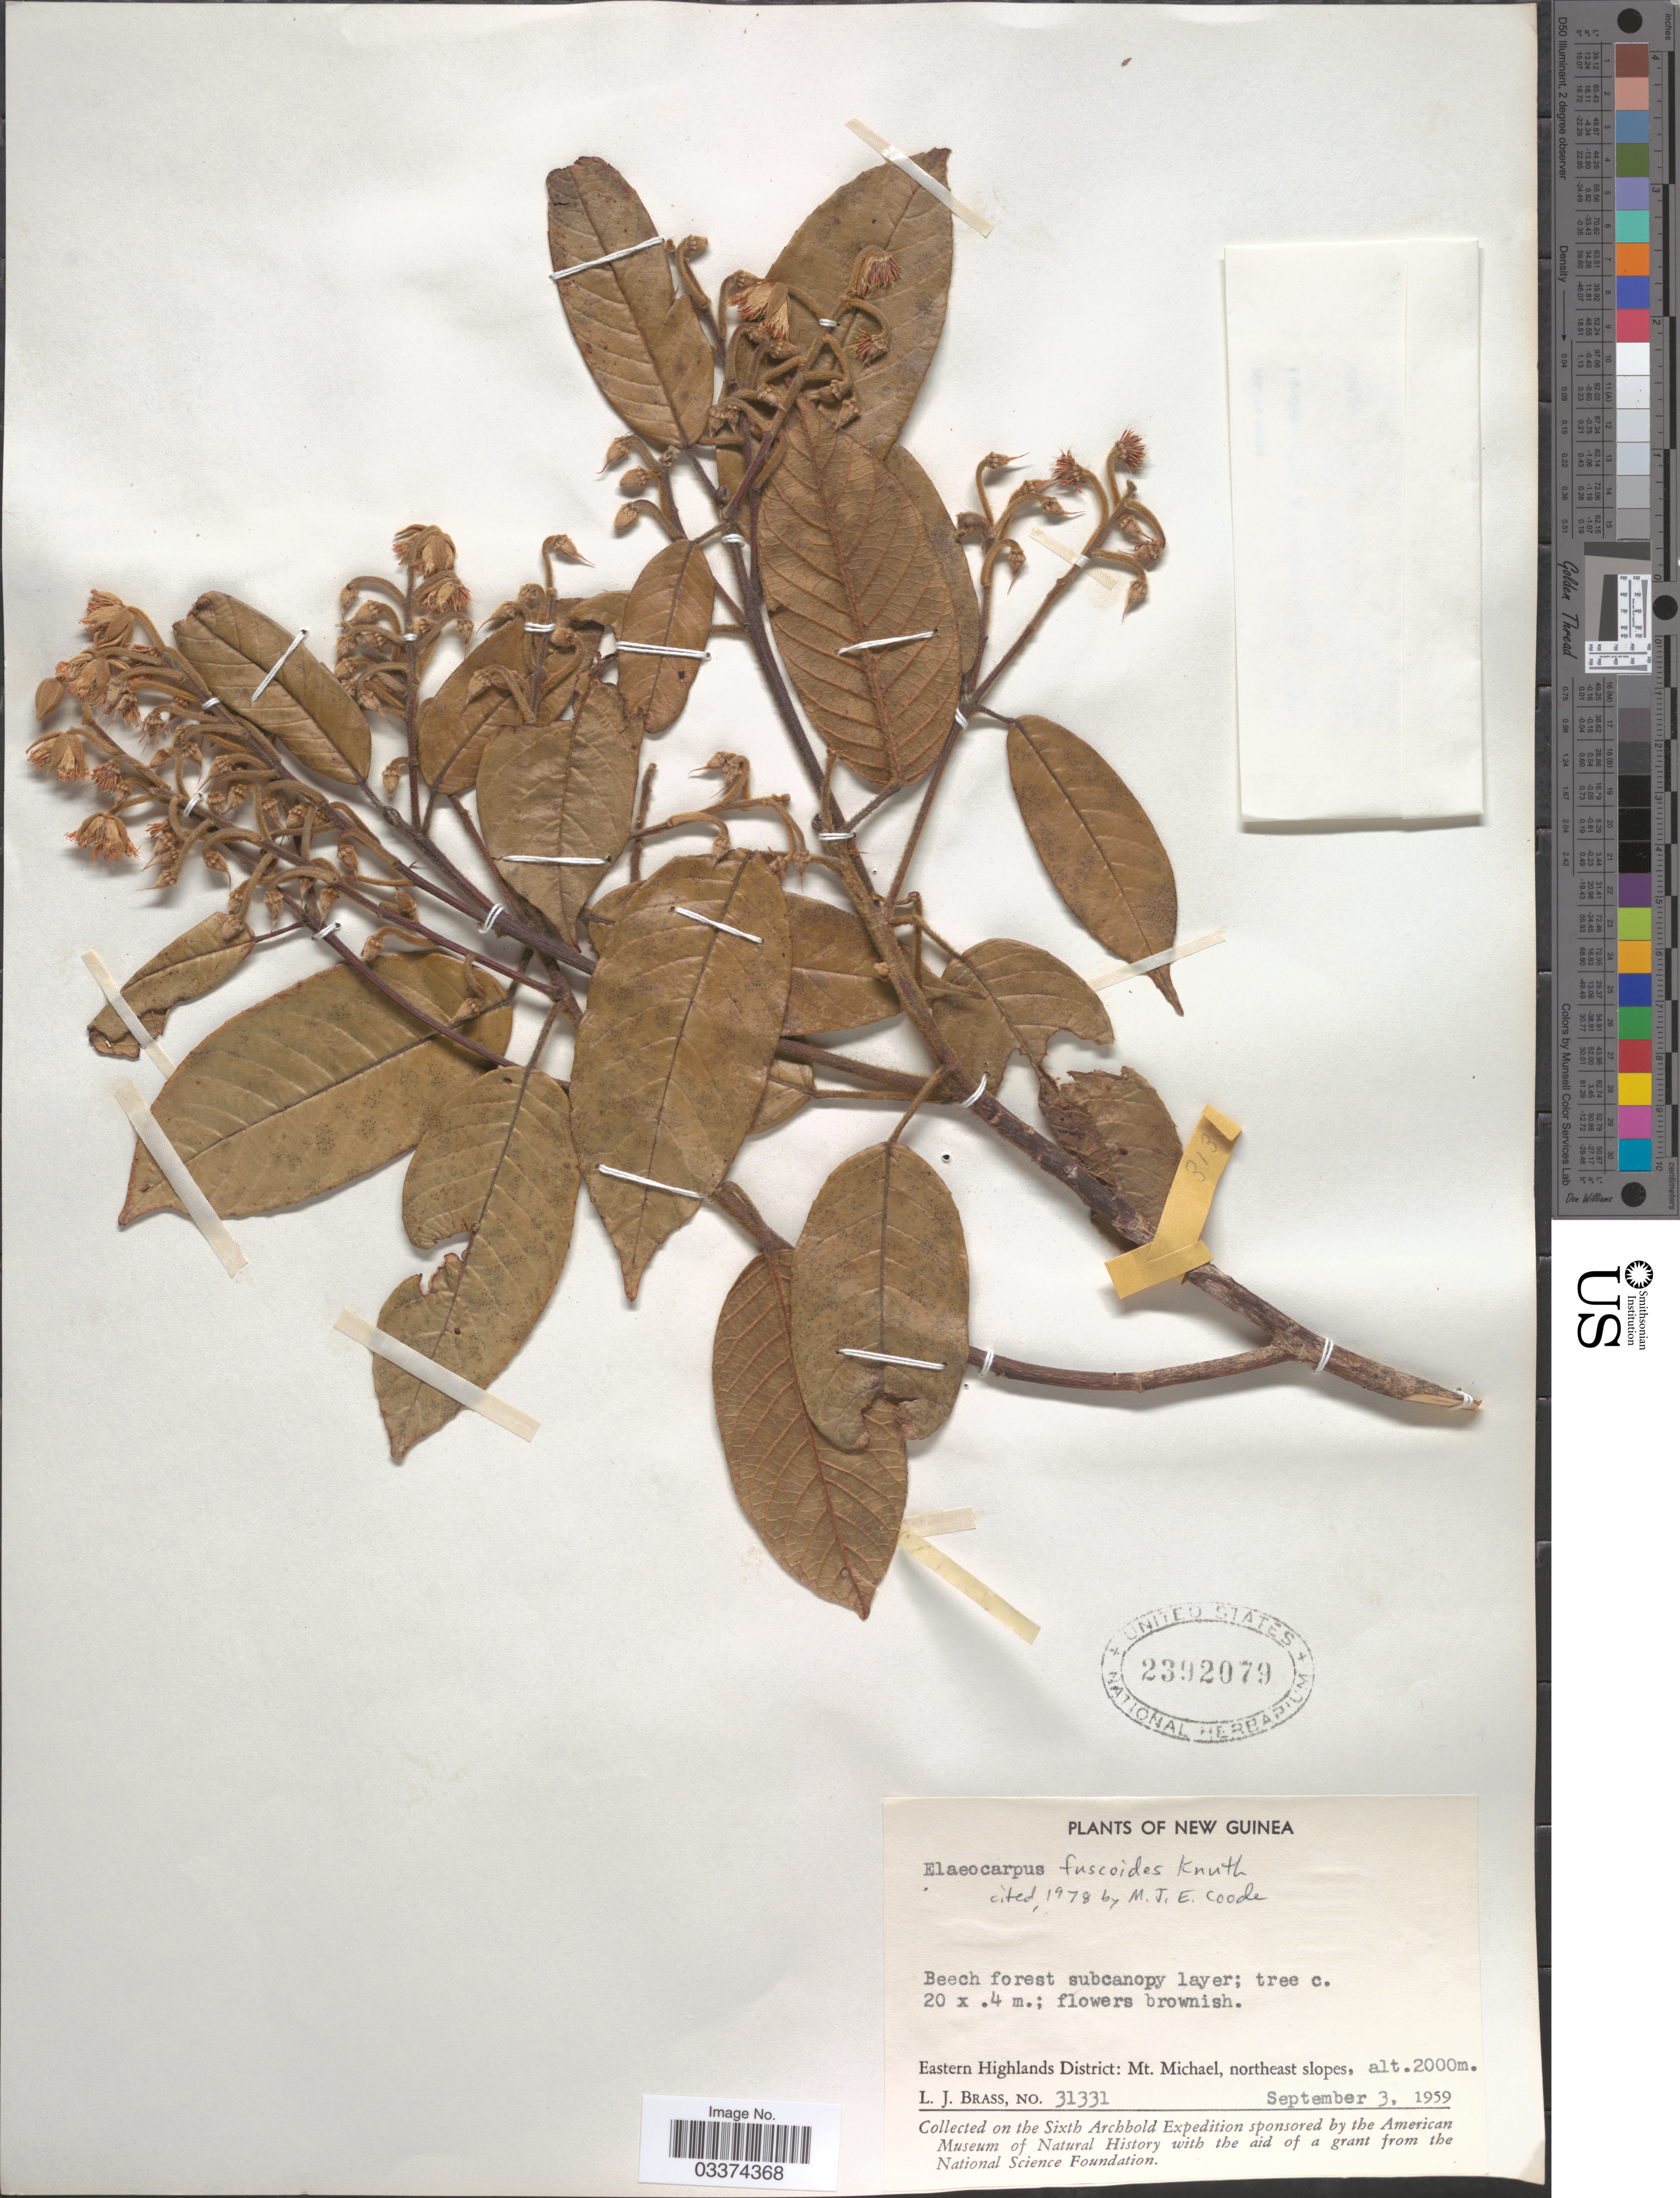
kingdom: Plantae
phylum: Tracheophyta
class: Magnoliopsida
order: Oxalidales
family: Elaeocarpaceae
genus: Elaeocarpus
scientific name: Elaeocarpus fuscoides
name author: R. Knuth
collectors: L. J. Brass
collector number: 31331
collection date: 1959-09-03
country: Papua New Guinea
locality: New Guinea, Eastern Highlands District: Mt. Michael, northeast slopes.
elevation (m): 2000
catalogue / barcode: US 2392079